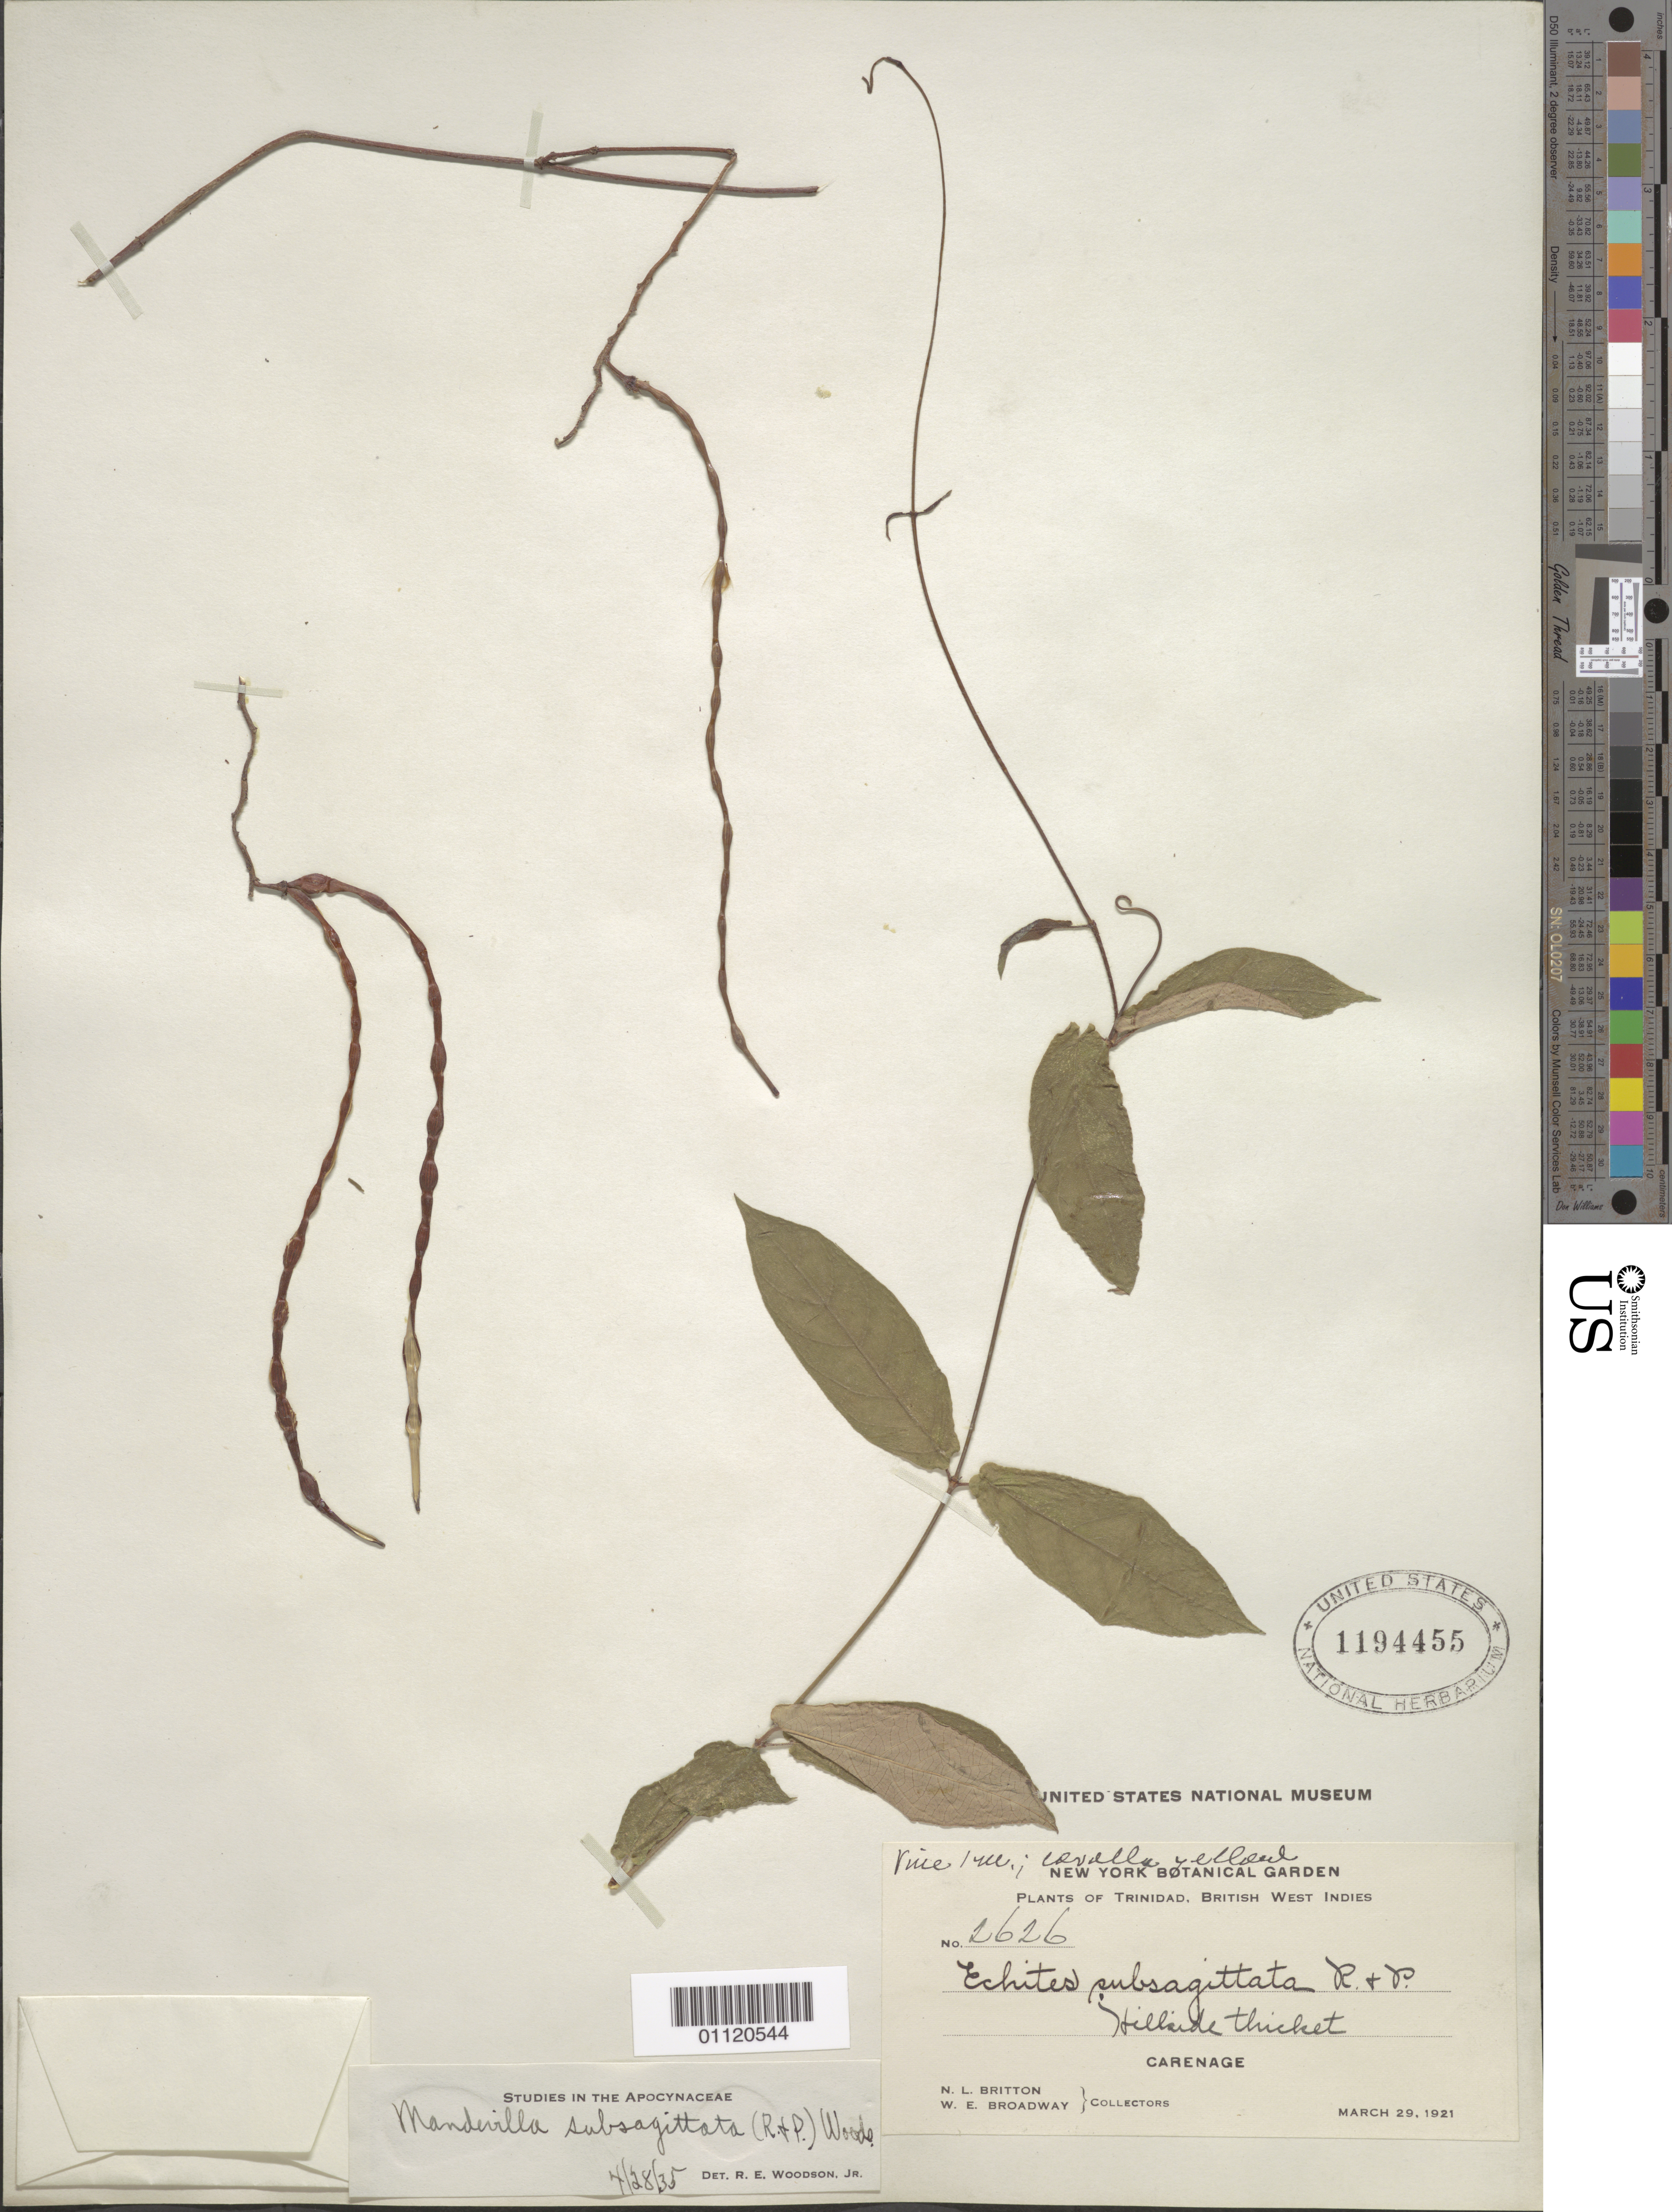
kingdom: Plantae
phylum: Tracheophyta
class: Magnoliopsida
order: Gentianales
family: Apocynaceae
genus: Mandevilla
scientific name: Mandevilla subsagittata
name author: (Ruiz & Pav.) Woodson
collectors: N. Britton & W. E. Broadway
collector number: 2626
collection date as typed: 29 Mar 1921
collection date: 1921-03-29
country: Trinidad and Tobago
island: Trinidad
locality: Carenage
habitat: hillside thicket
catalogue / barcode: US 1194455